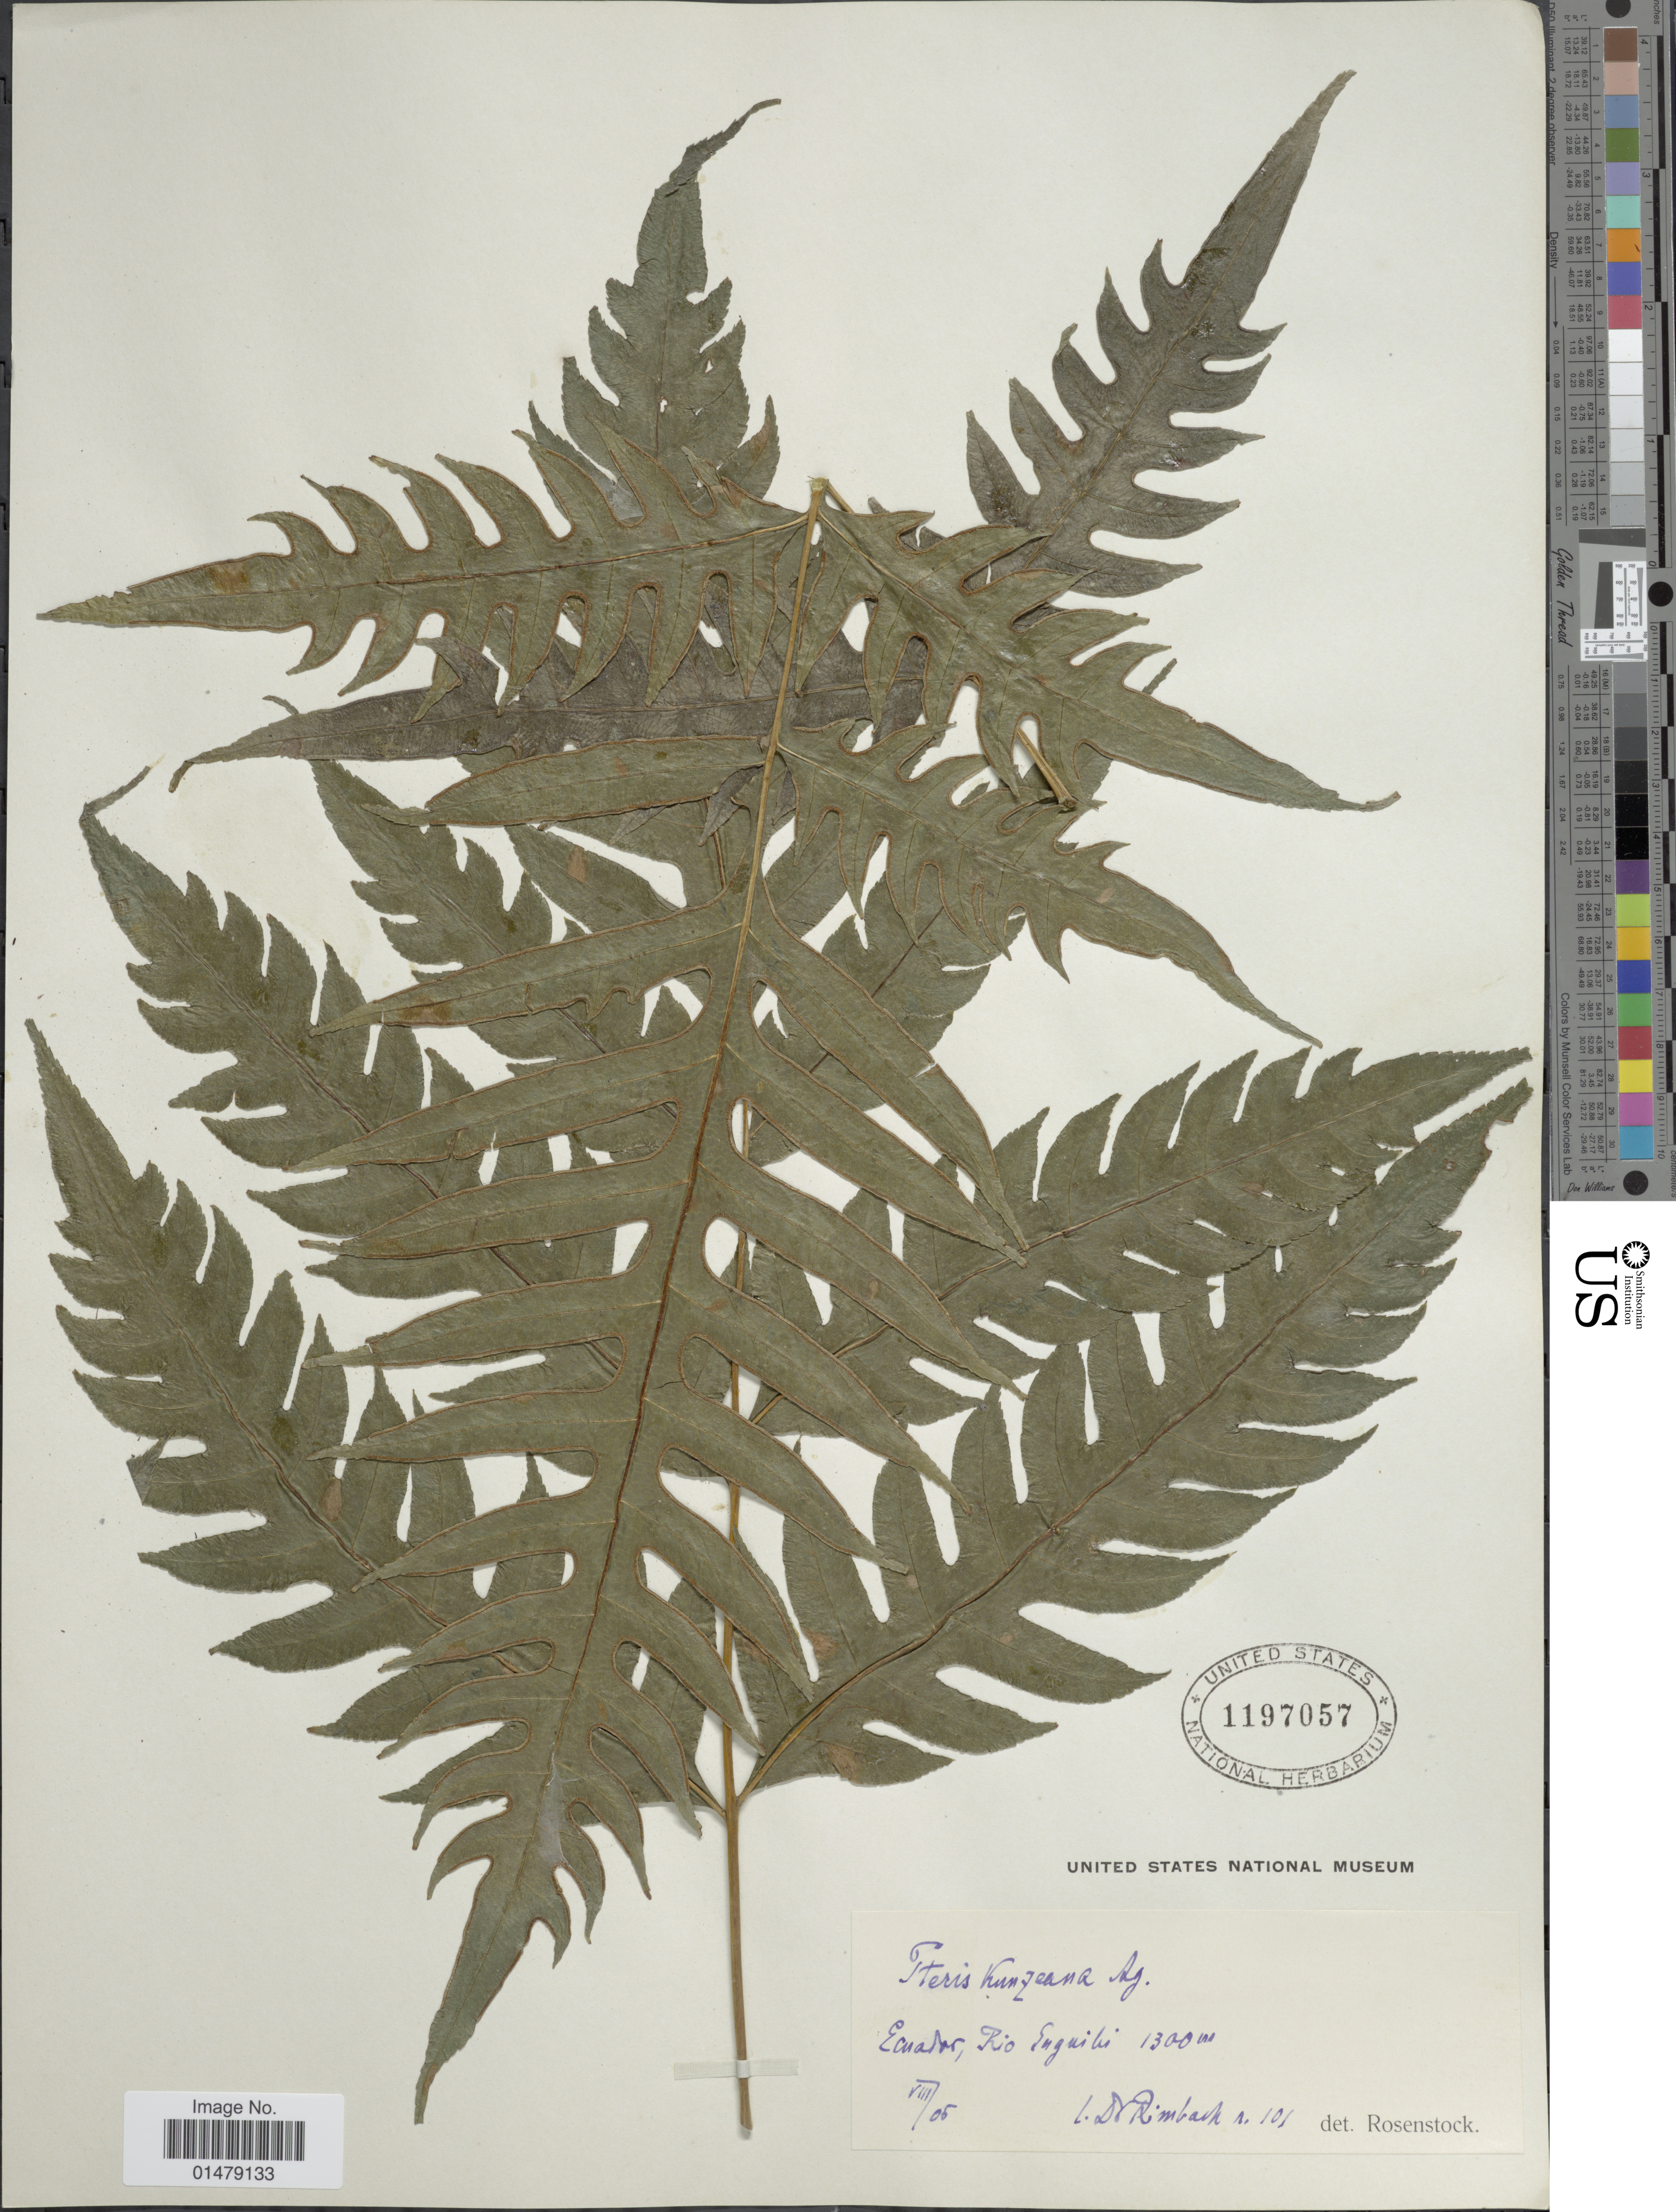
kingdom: Plantae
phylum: Tracheophyta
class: Polypodiopsida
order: Polypodiales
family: Pteridaceae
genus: Pteris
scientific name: Pteris altissima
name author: Poir.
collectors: Rimbach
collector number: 101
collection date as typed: Transcribed d/m/y: /8/5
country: Ecuador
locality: Rio Suguibi.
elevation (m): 1300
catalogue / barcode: US 1197057